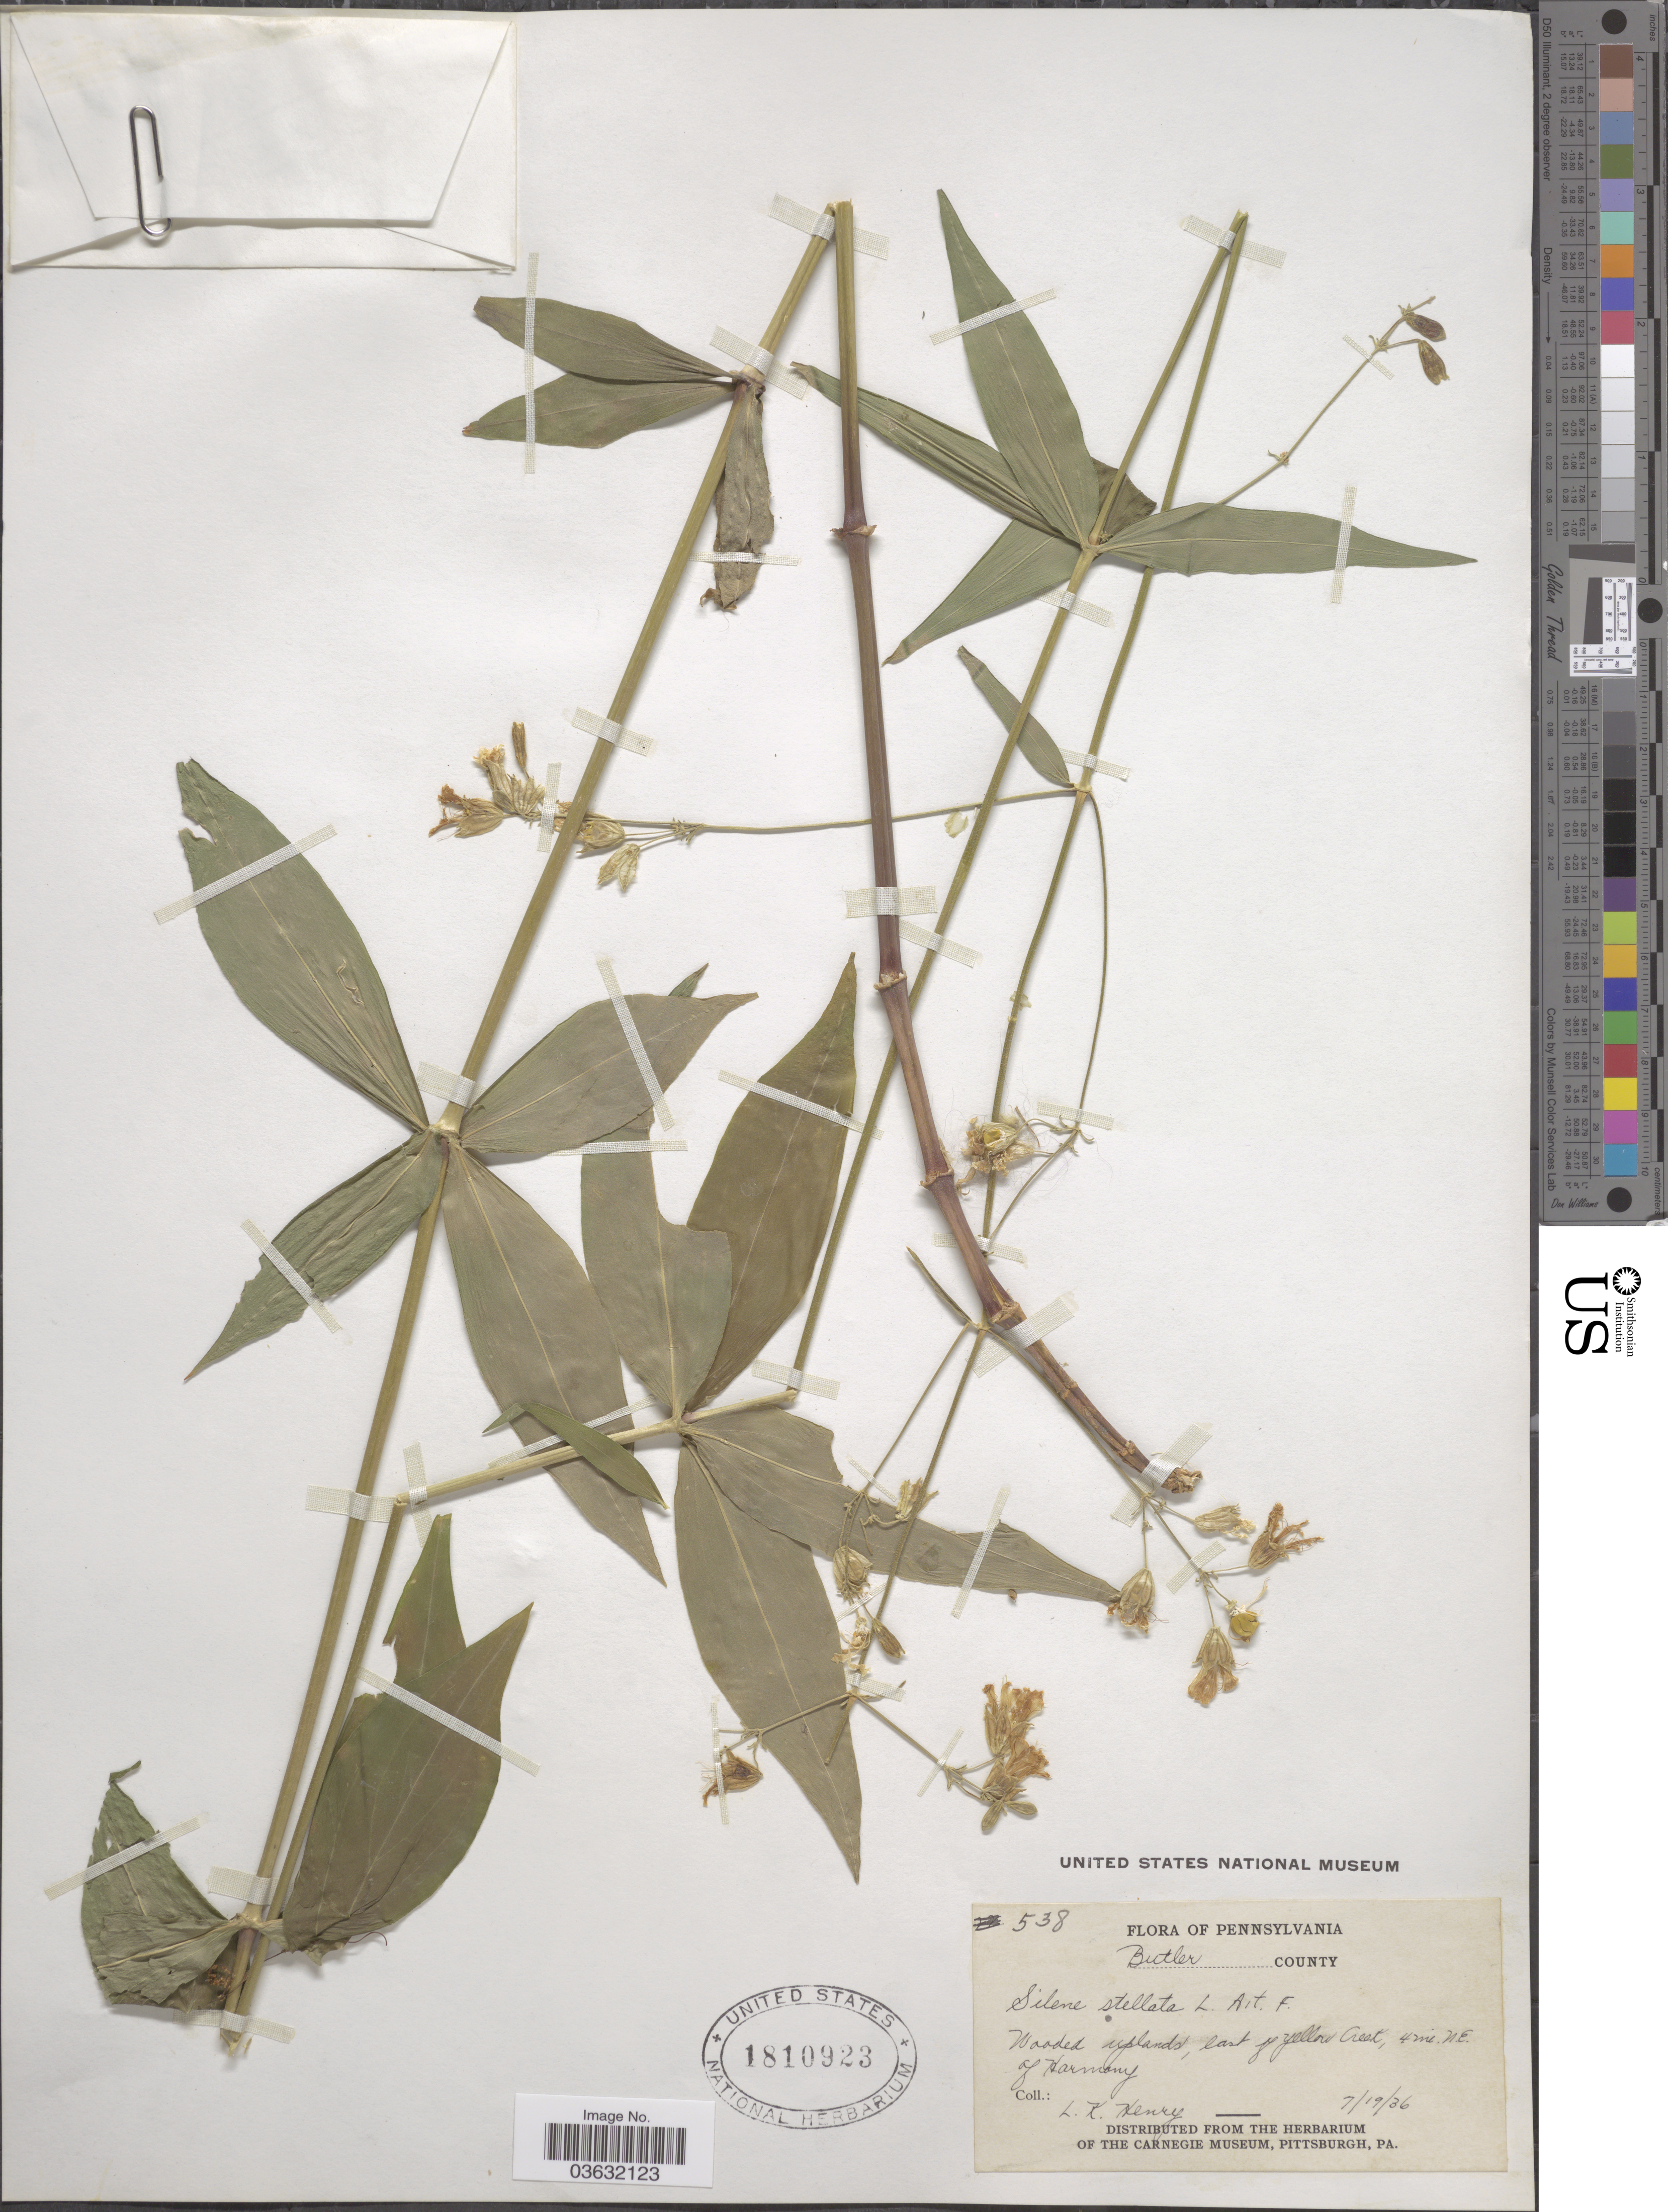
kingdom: Plantae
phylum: Tracheophyta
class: Magnoliopsida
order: Caryophyllales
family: Caryophyllaceae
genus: Silene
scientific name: Silene stellata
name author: (L.) Coyte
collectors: L. K. Henry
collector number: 538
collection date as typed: Transcribed d/m/y: 19/7/36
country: United States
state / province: Pennsylvania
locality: Butler County. East of Yellow Creek, 4 mi. N.E. of Harmony.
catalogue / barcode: US 1810923